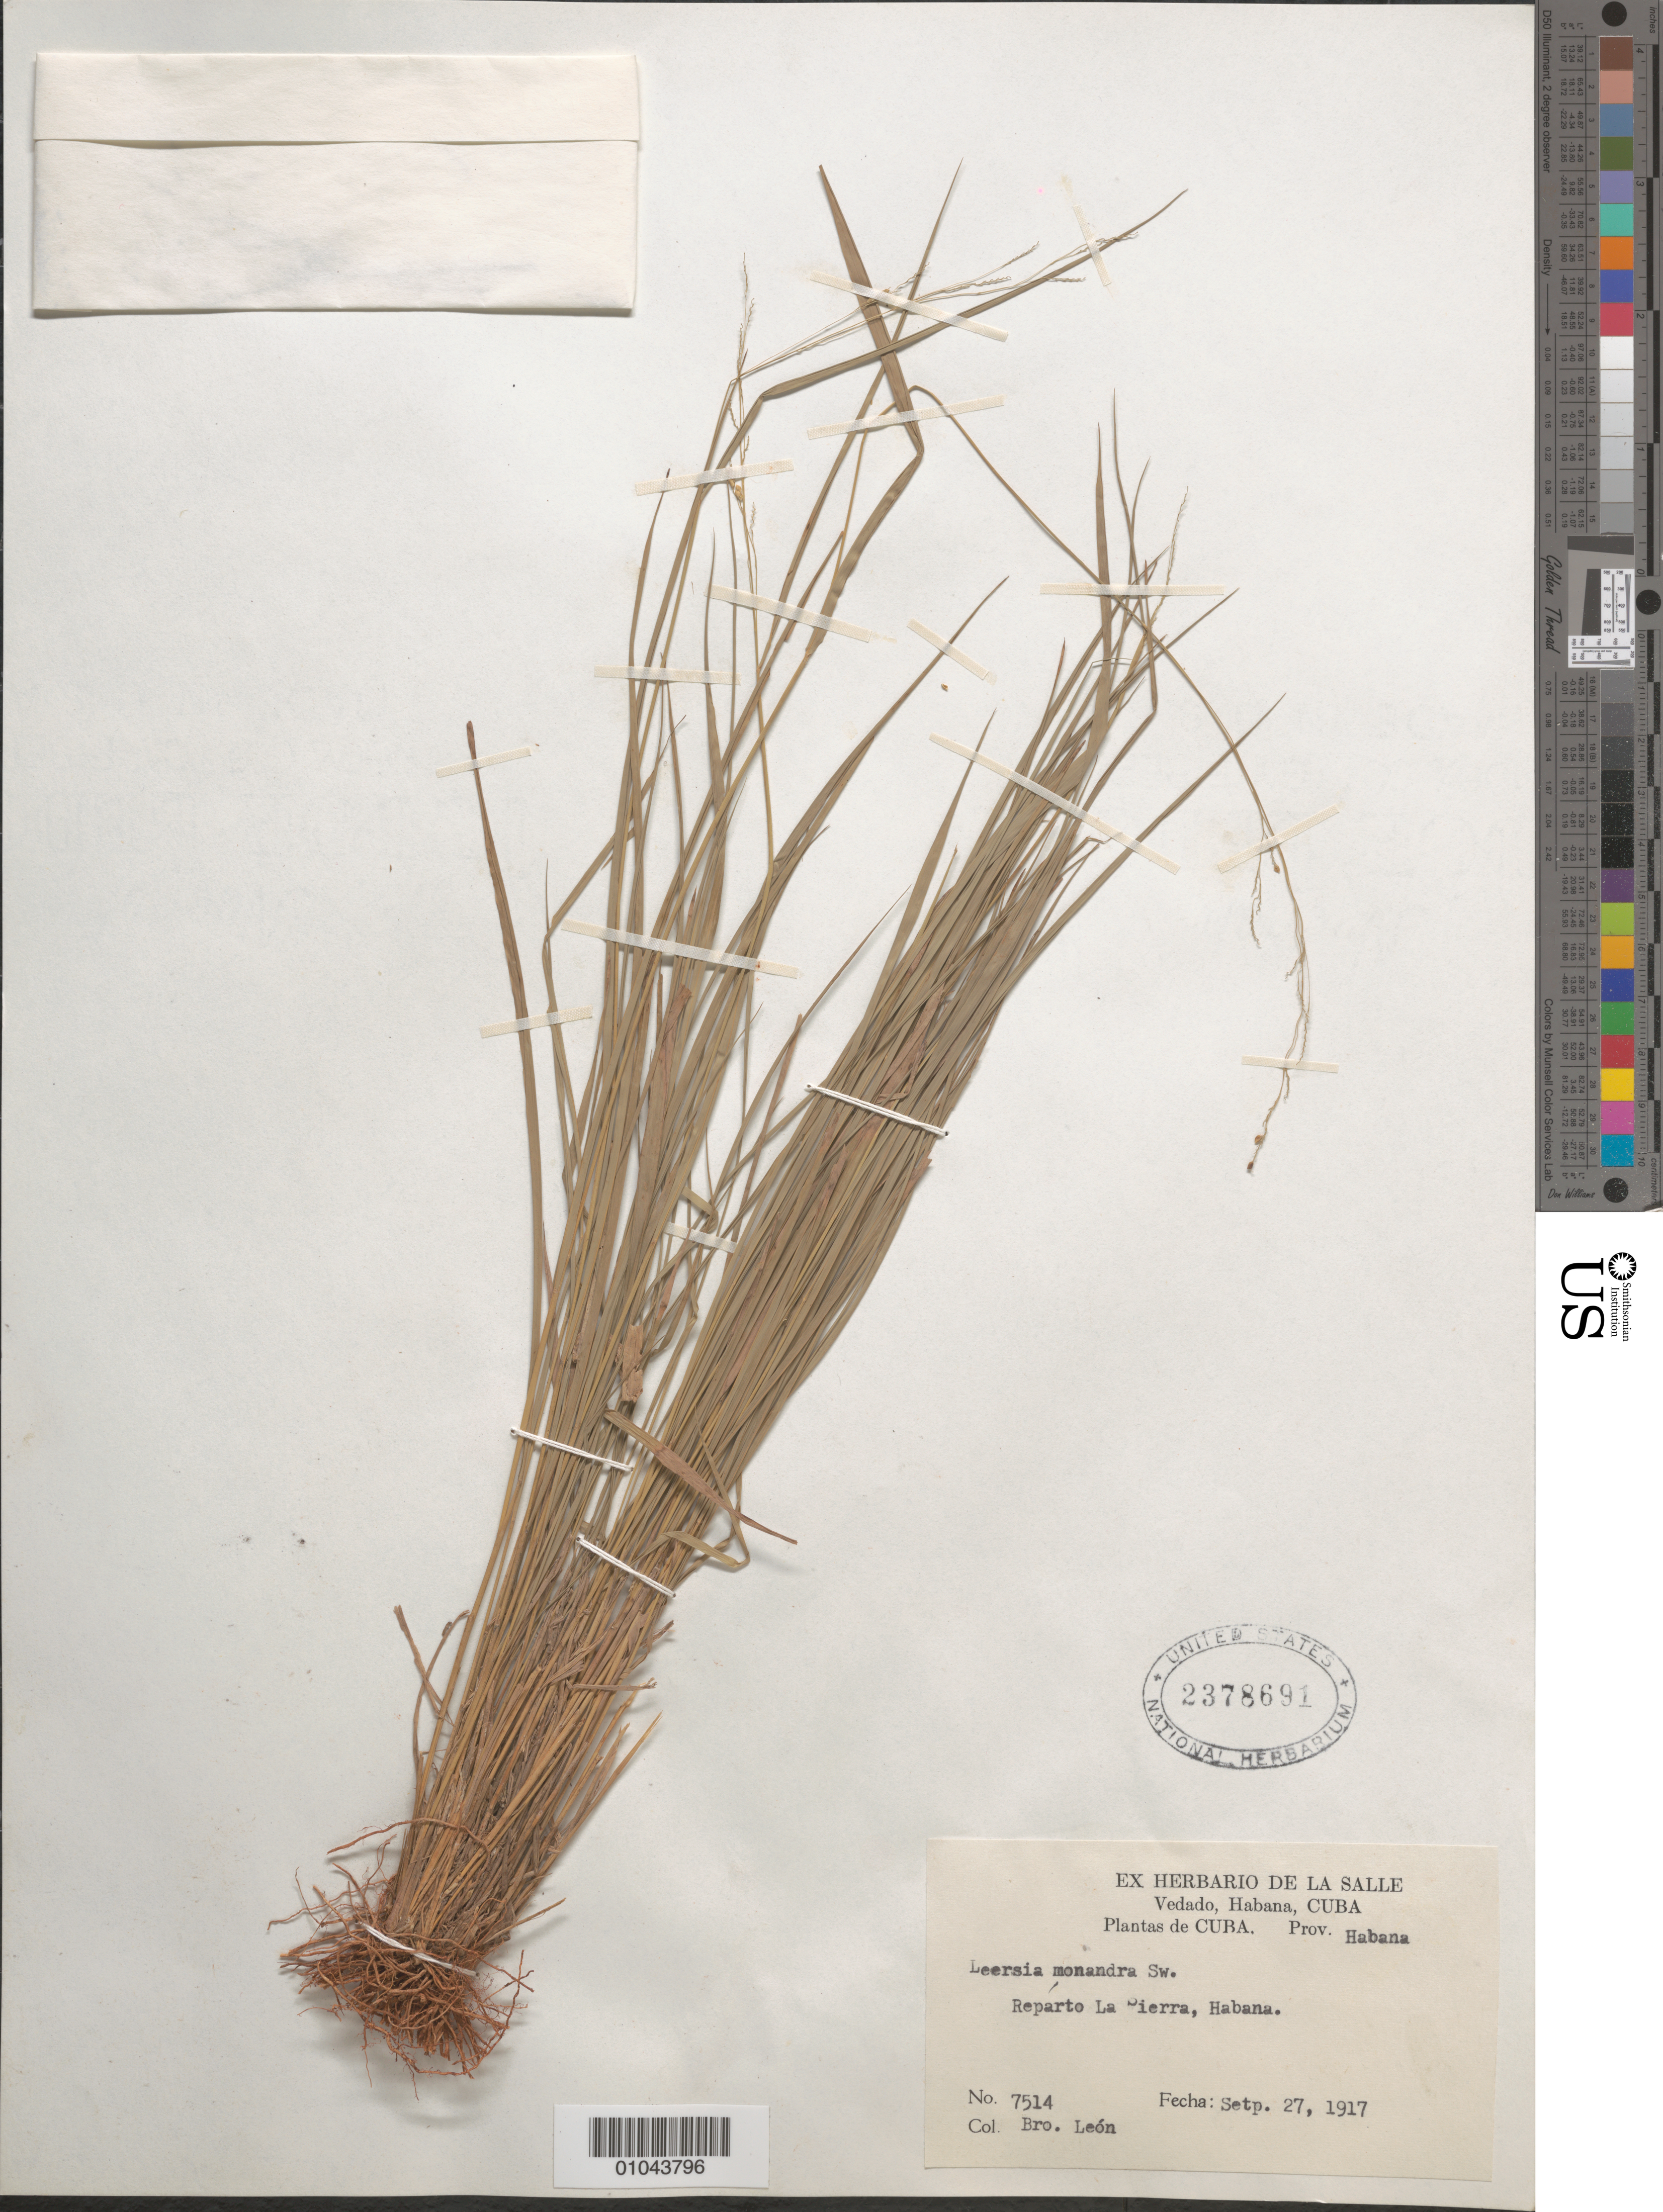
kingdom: Plantae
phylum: Tracheophyta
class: Liliopsida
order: Poales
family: Poaceae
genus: Leersia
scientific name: Leersia monandra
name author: Sw.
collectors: Bro. León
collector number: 7514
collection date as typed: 27 Sep 1917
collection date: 1917-09-27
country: Cuba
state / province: La Habana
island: Cuba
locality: Reparto La Pierra, Habana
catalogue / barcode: US 2378691